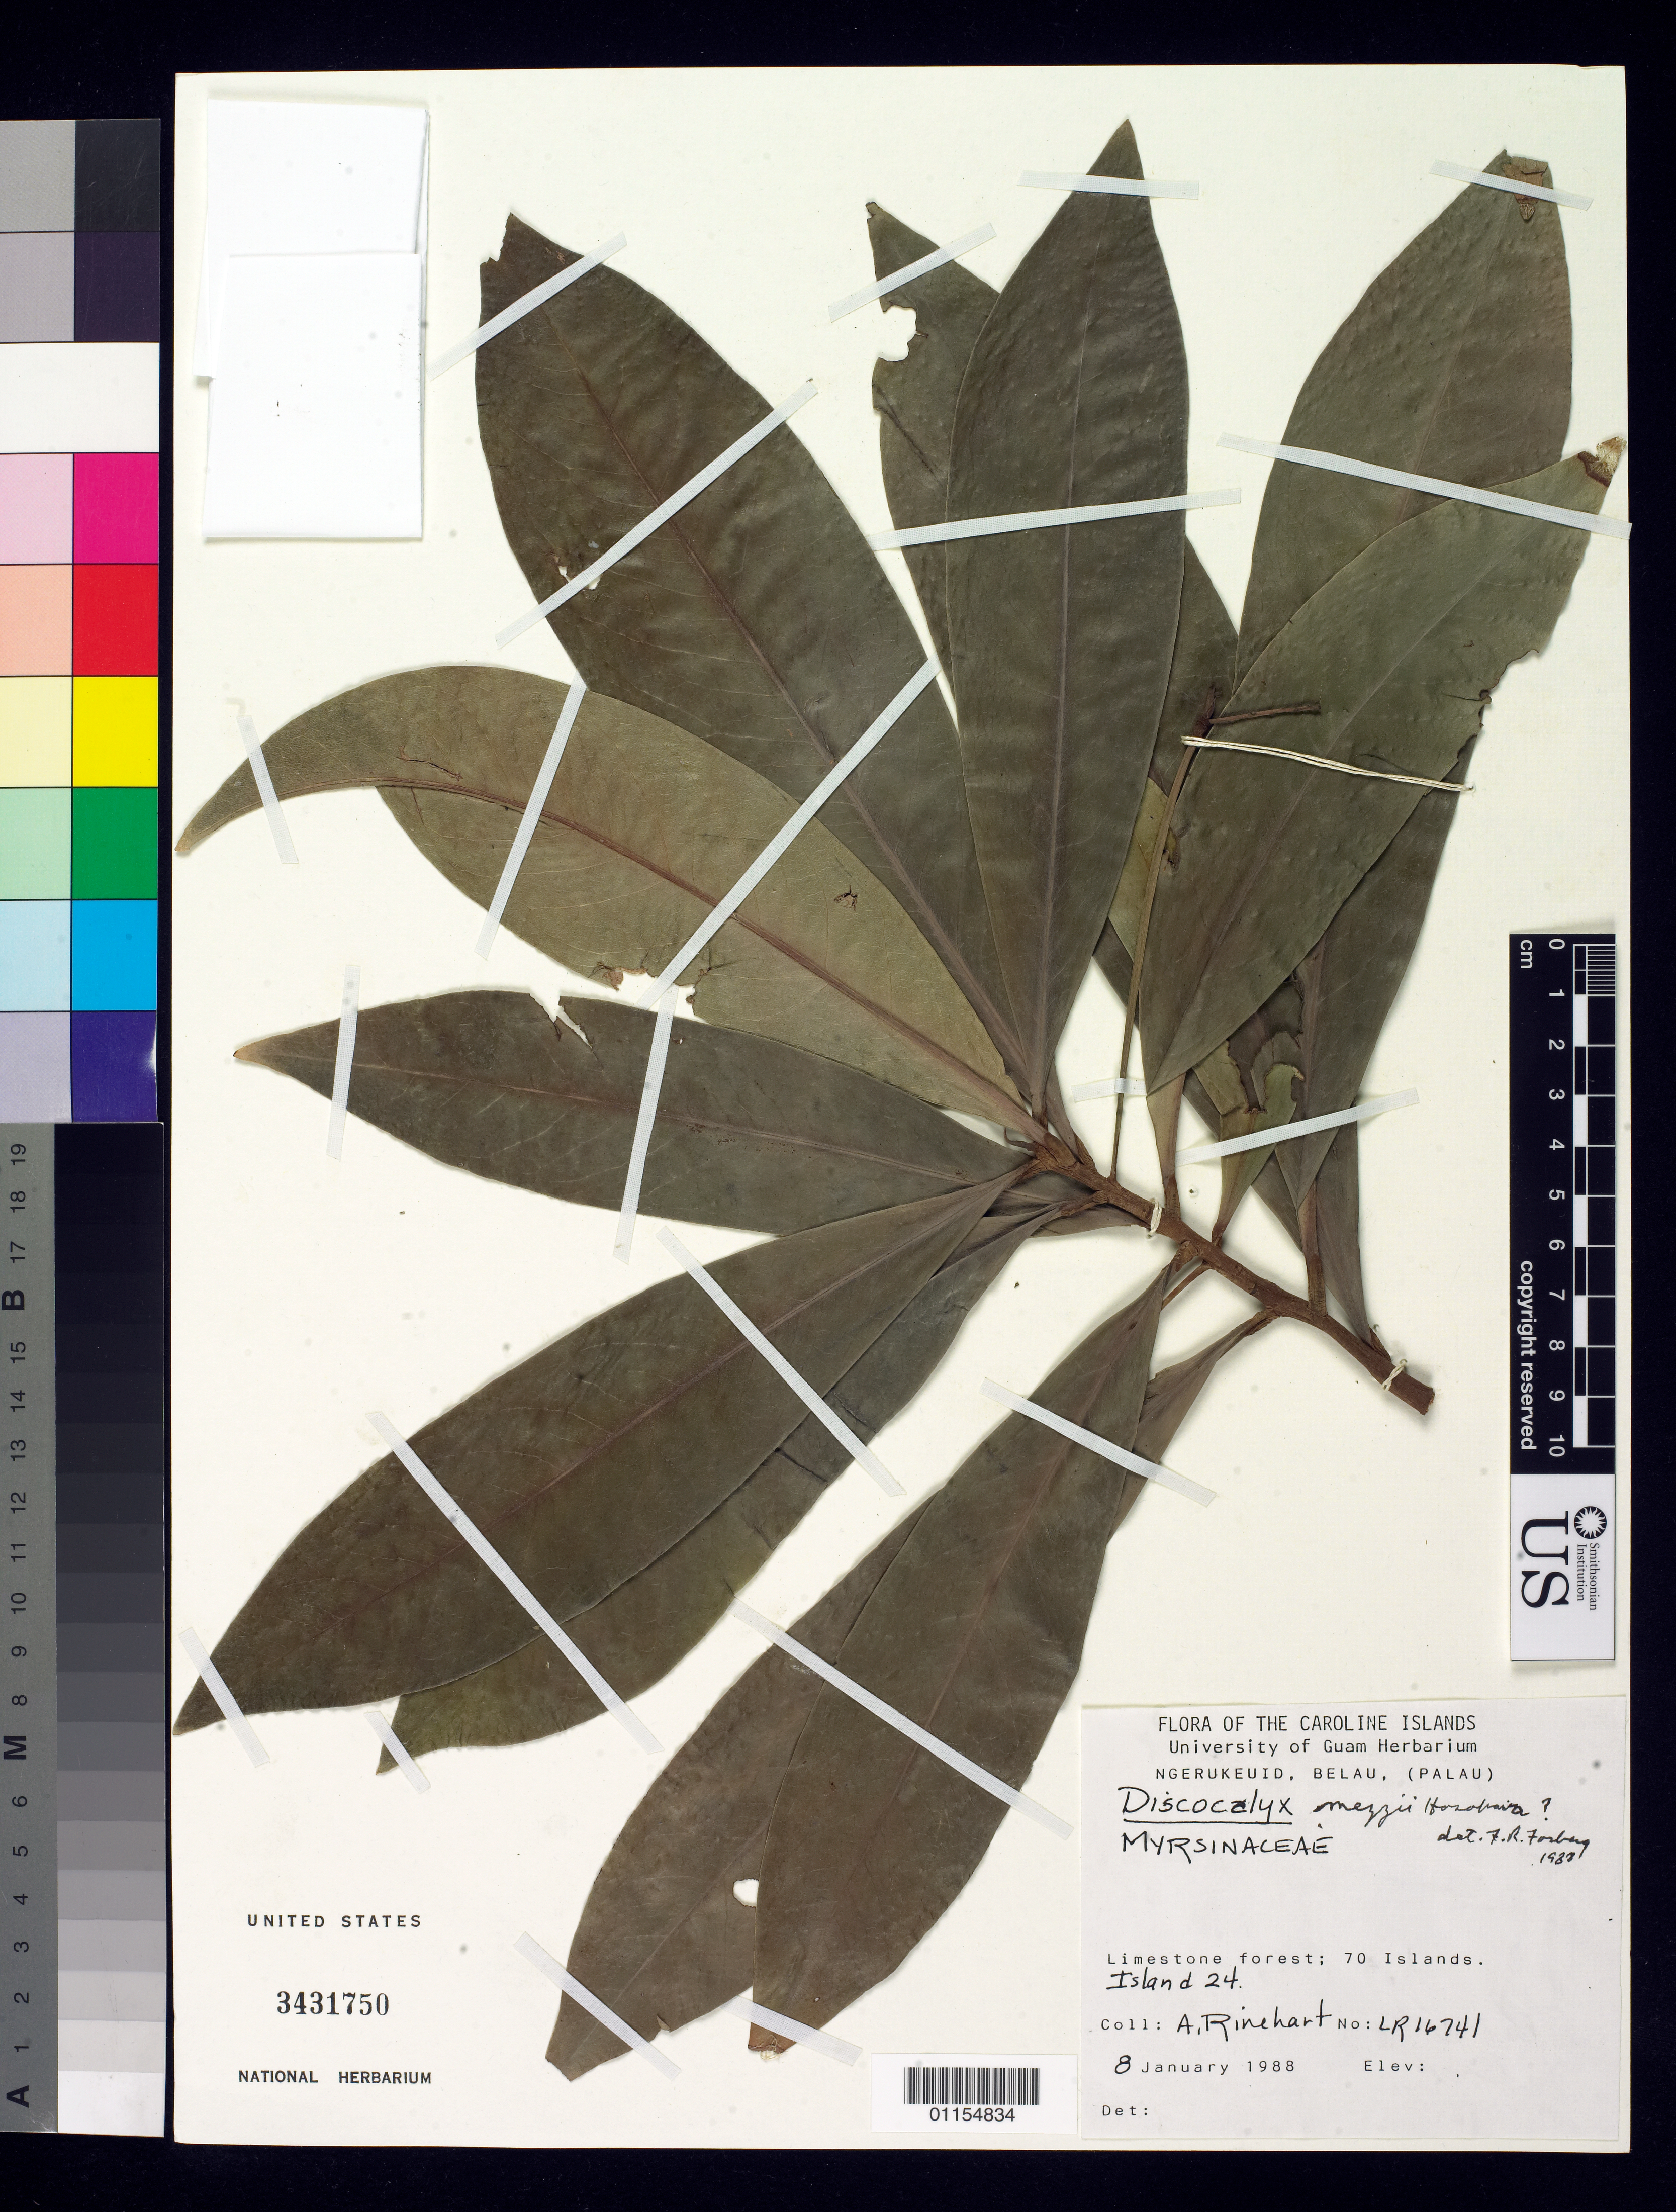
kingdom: Plantae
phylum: Tracheophyta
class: Magnoliopsida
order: Ericales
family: Primulaceae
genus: Discocalyx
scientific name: Discocalyx mezzii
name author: Hosok.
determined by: Fosberg, F. R.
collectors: A. Rinehart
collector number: LR16741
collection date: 1988-01-08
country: Palau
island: Ngerukeuid [Orukuizu]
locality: Ngerukeuid; 70 islands. Island 24.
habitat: Limestone forest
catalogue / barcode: US 3431750